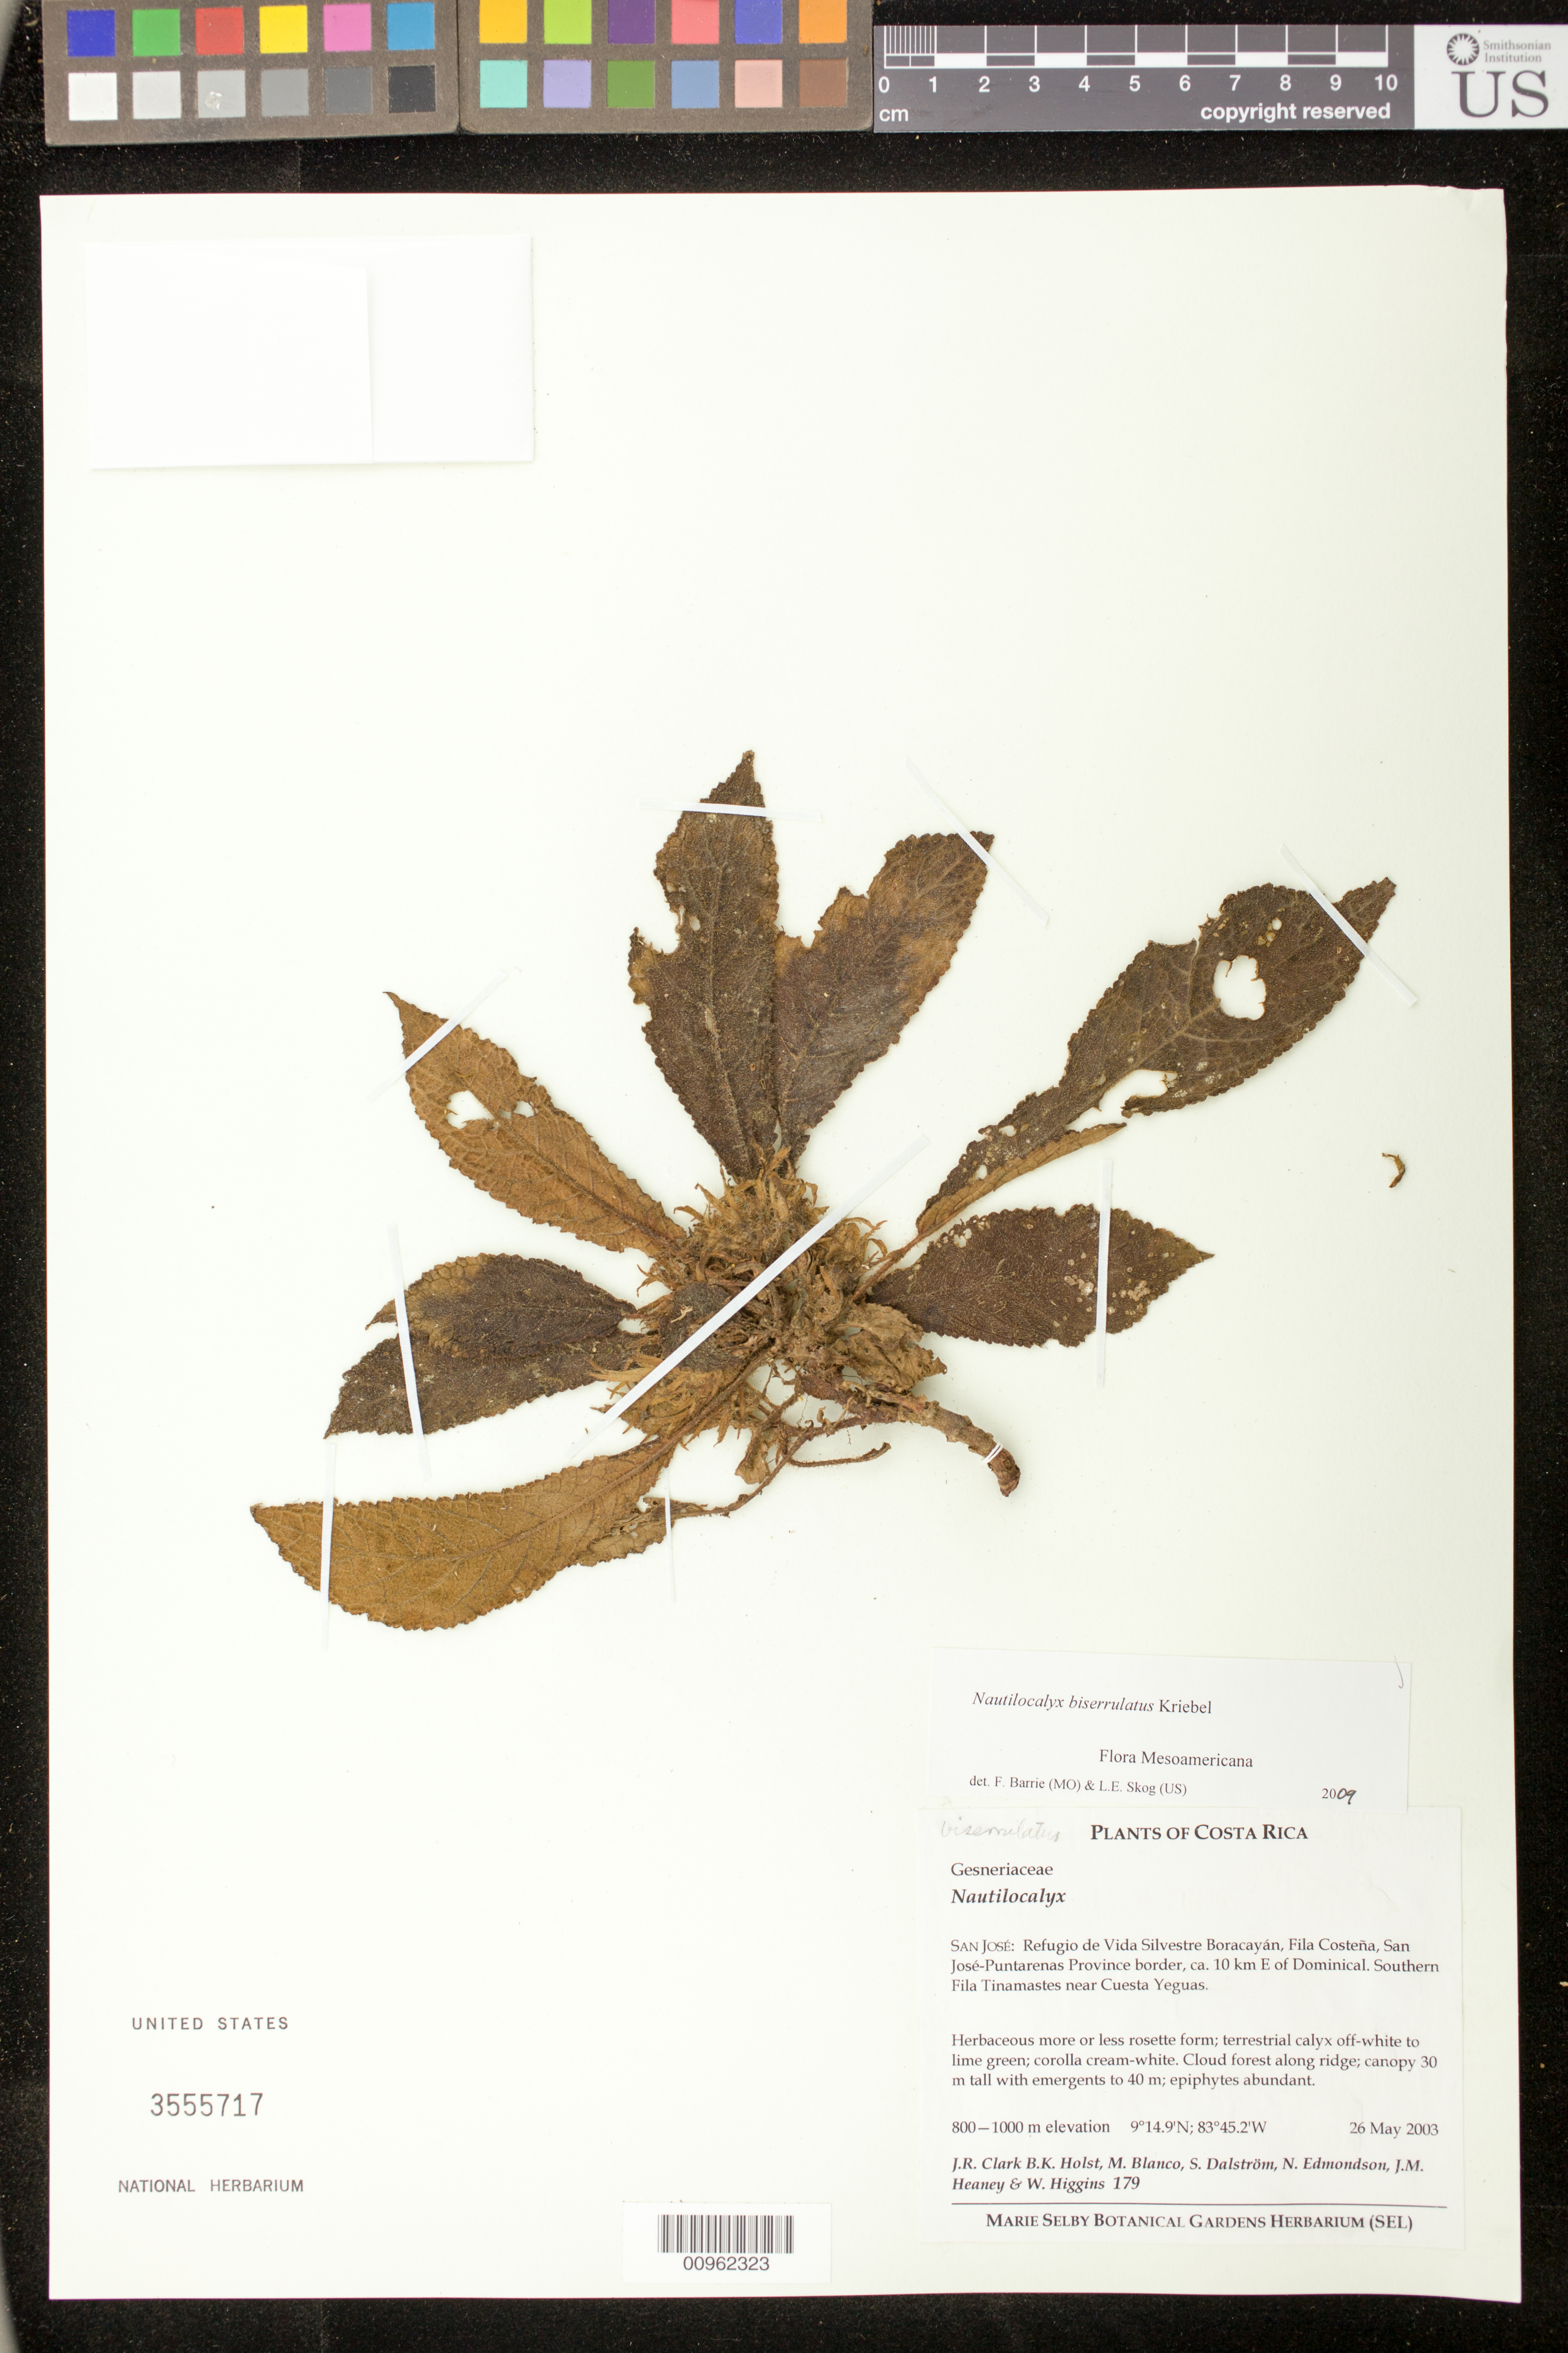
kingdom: Plantae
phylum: Tracheophyta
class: Magnoliopsida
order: Lamiales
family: Gesneriaceae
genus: Nautilocalyx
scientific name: Nautilocalyx biserrulatus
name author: Kriebel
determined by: Barrie, F. R.; Skog, Laurence E.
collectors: J. R. Clark & et al.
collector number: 179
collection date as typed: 26 May 2003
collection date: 2003-05-26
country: Costa Rica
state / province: San José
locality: San José: Refugio de Vida Silvestre Boracayán, Fil aCosteña, San José-Puntarenas Province border, ca. 10 km E of Dominical, southern Fila tinamastes near Cuesta Yeguas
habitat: Cloud forest along ridge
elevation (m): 800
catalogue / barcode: US 3555717